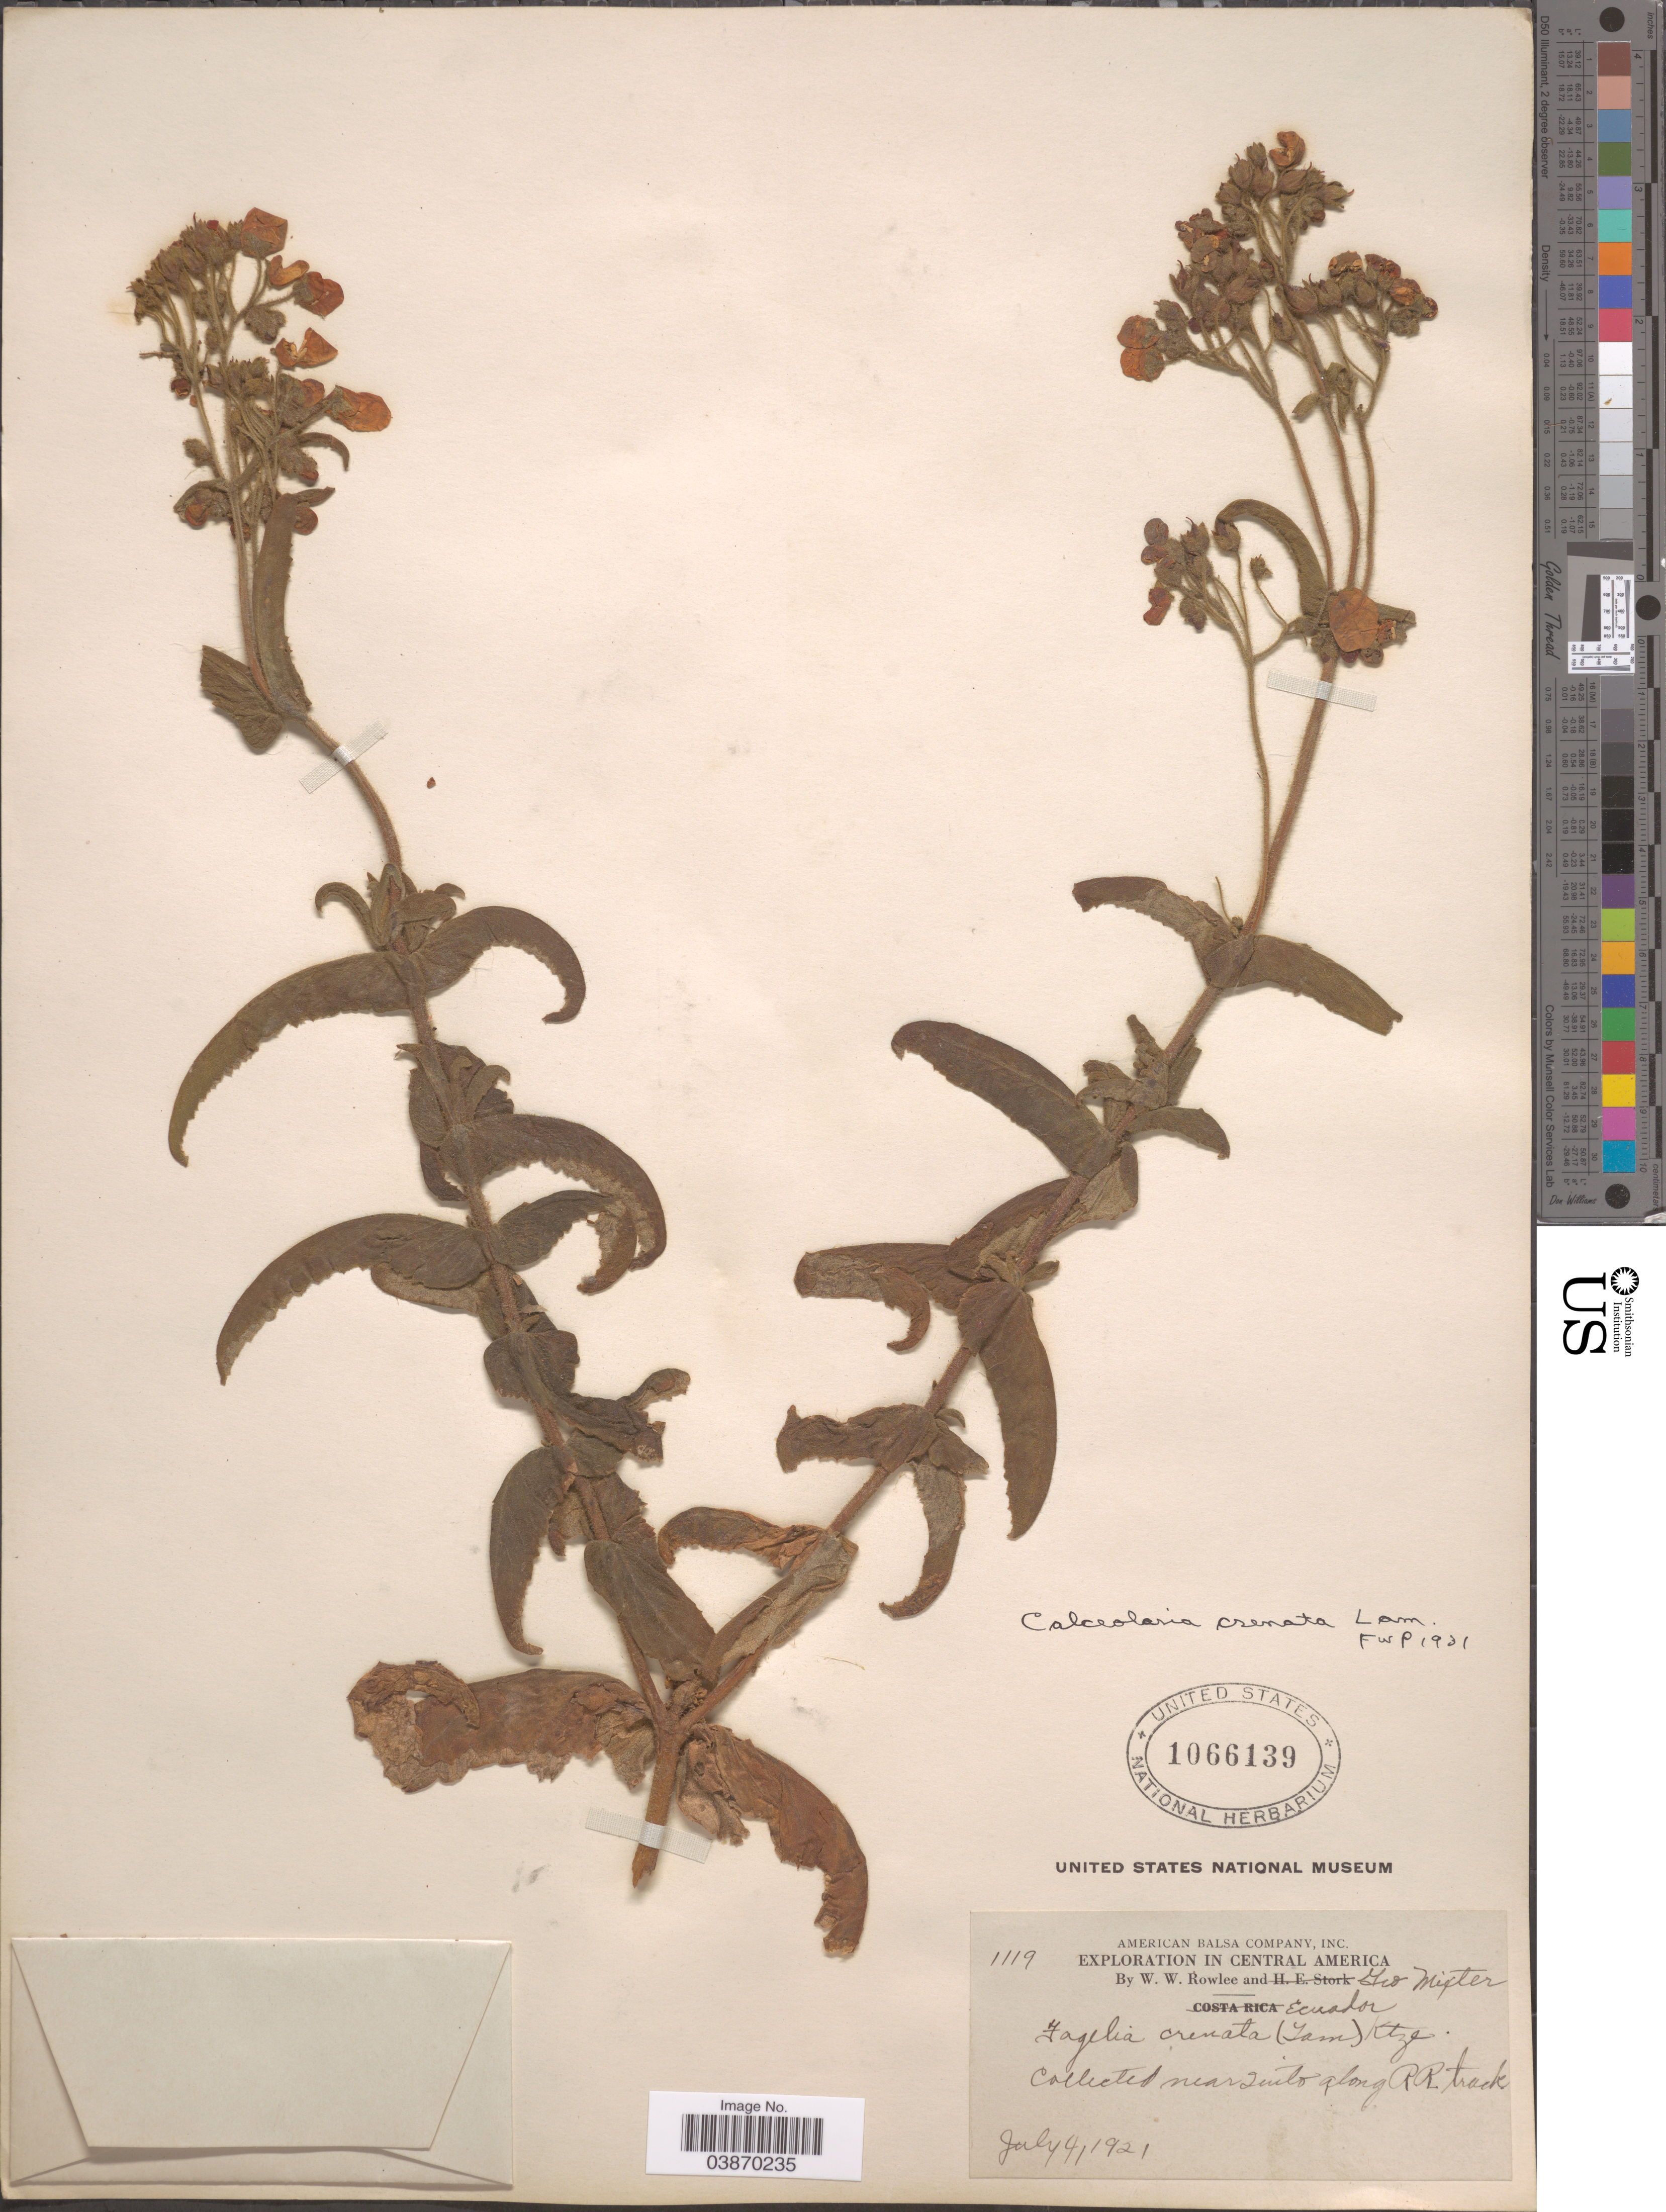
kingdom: Plantae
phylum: Tracheophyta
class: Magnoliopsida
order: Lamiales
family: Calceolariaceae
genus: Calceolaria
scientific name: Calceolaria crenata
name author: Lam.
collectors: W. W. Rowlee & G. Mixter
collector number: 1119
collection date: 1921-07-04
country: Ecuador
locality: Near Quito along R.R. track.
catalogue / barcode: US 1066139